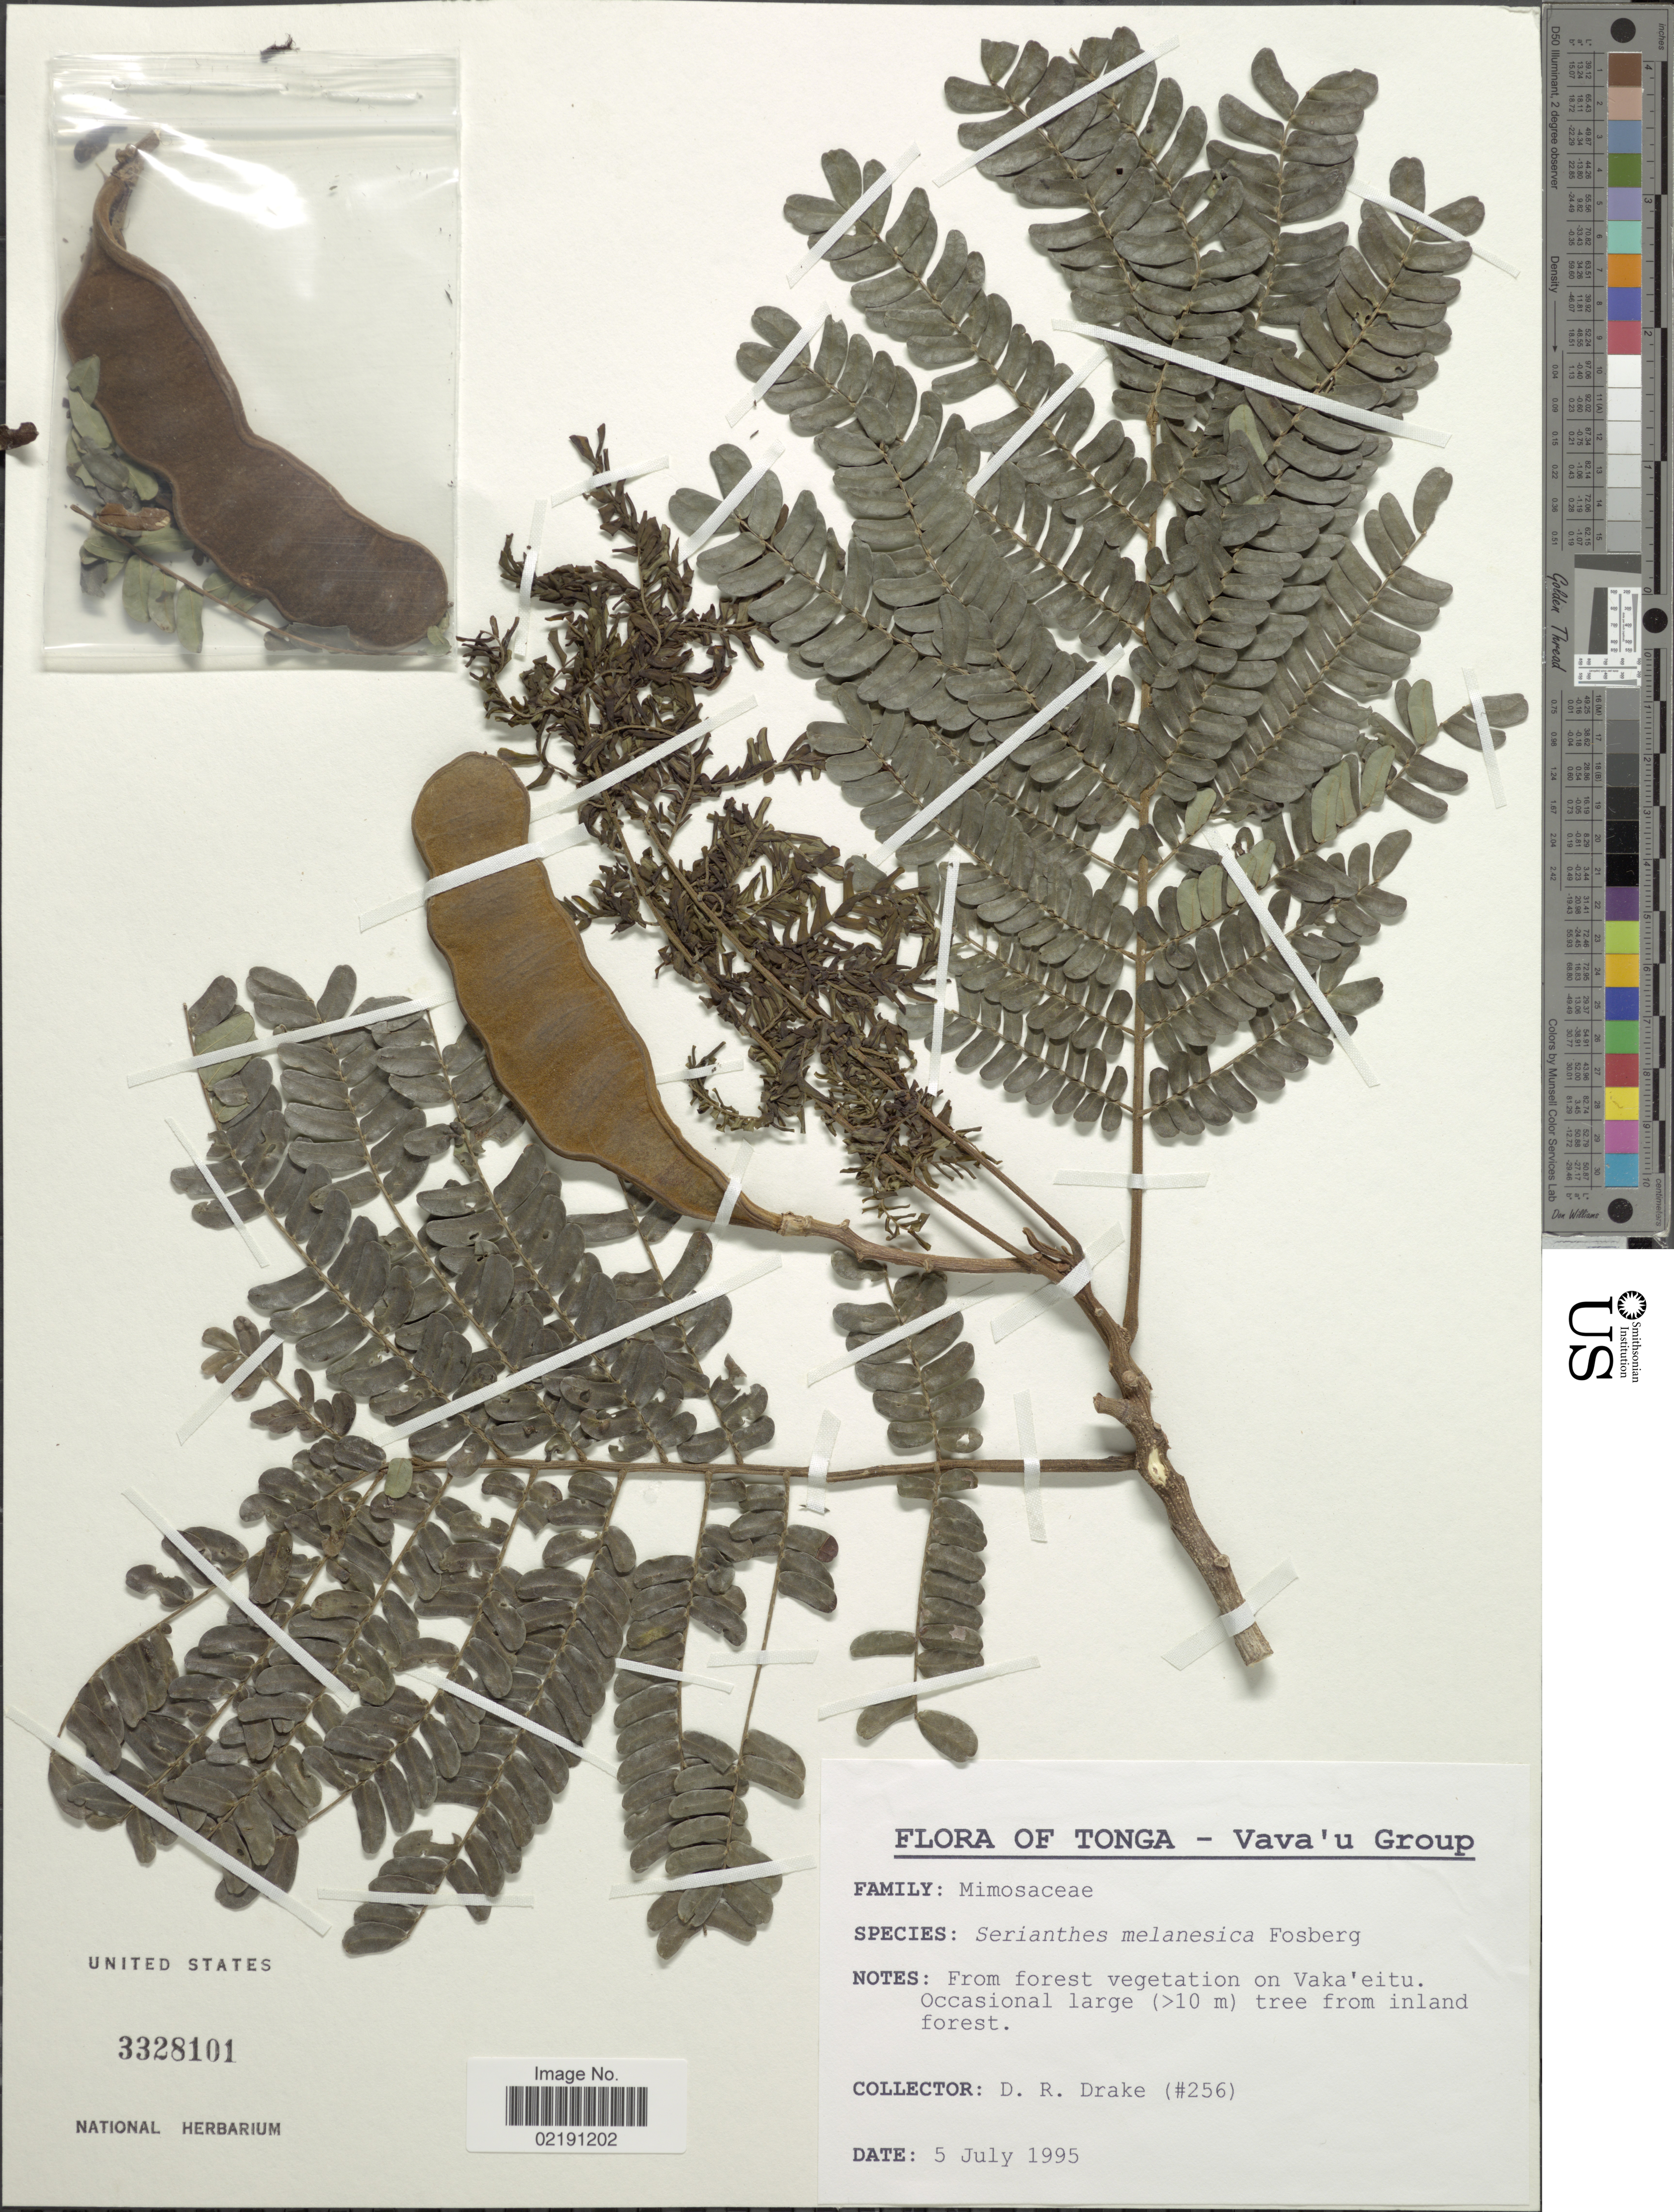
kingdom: Plantae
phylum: Tracheophyta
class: Magnoliopsida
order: Fabales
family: Fabaceae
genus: Serianthes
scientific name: Serianthes melanesica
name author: Fosberg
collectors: D.R. Drake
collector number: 256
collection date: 1995-07-05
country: Tonga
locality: Tonga - Vava'u Group. From forest vegetation on Vaka'eitu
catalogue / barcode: US 3328101